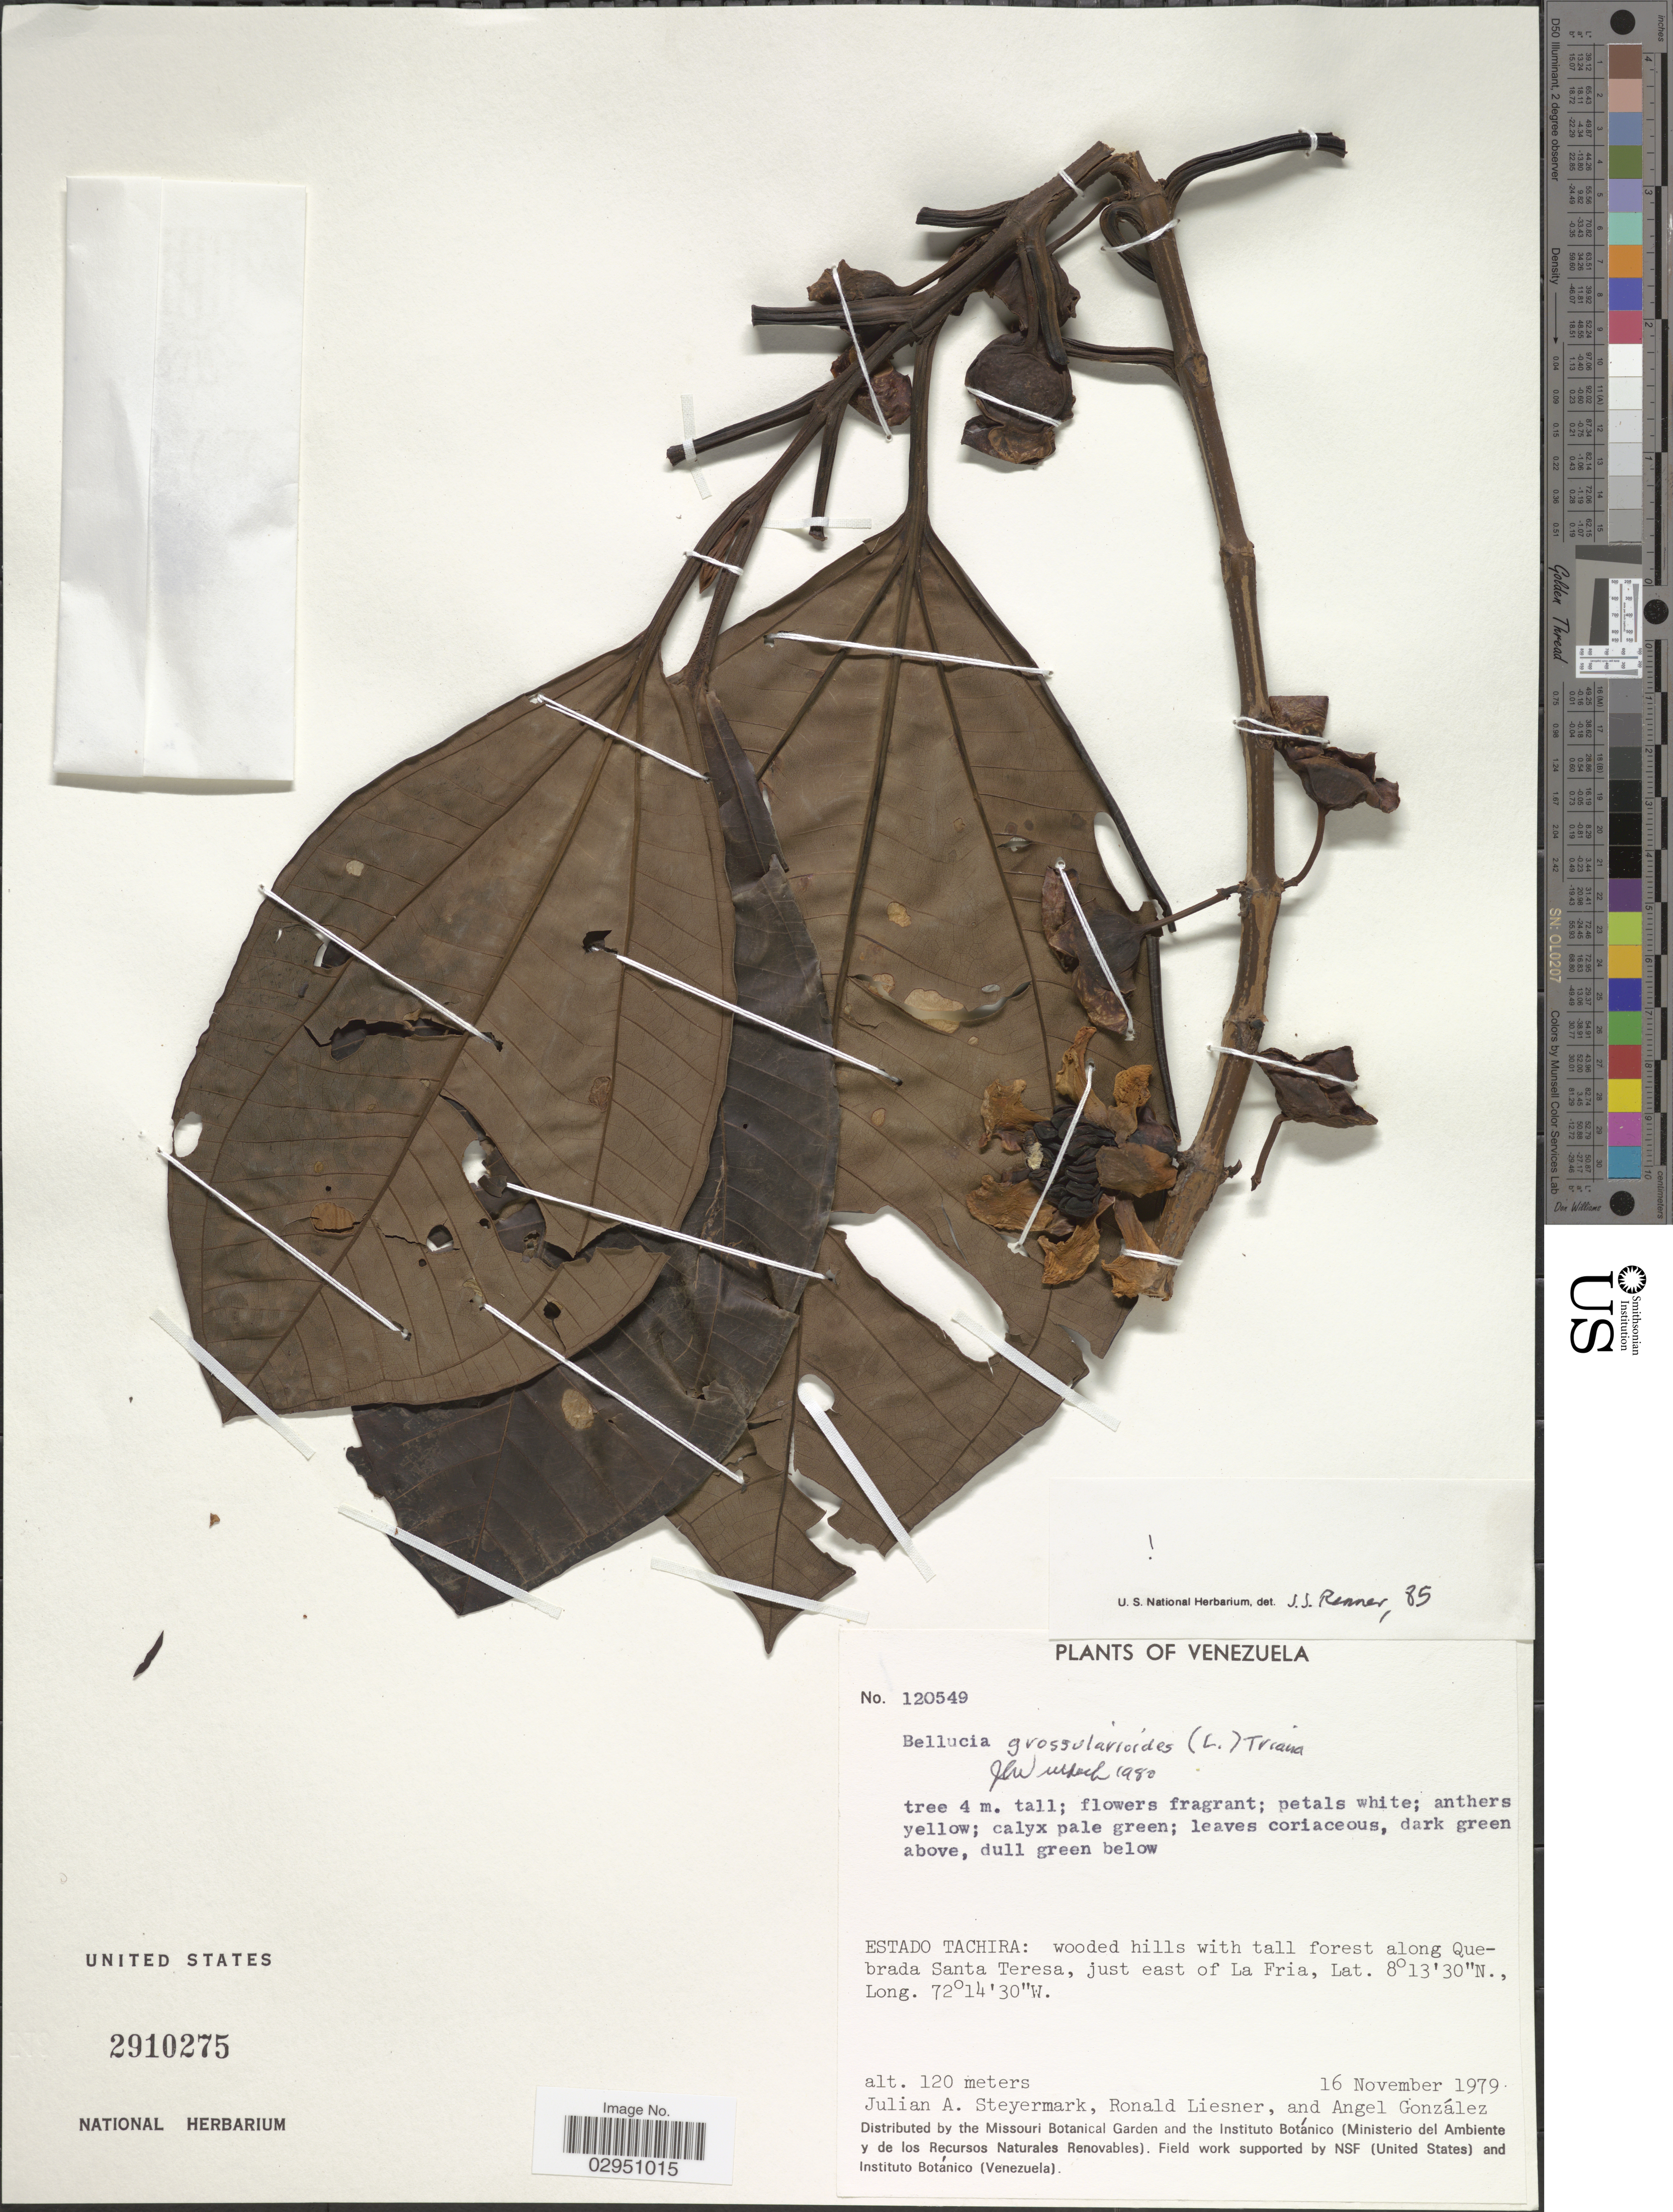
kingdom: Plantae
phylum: Tracheophyta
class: Magnoliopsida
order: Myrtales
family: Melastomataceae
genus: Bellucia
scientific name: Bellucia grossularioides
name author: (L.) Triana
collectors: J. Steyermark, R. L. Liesner & A. C. González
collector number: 120549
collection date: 1979-11-16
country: Venezuela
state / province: Tachira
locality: Along Quebrada Santa Teresa, just east of La Fria.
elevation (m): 120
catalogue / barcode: US 2910275